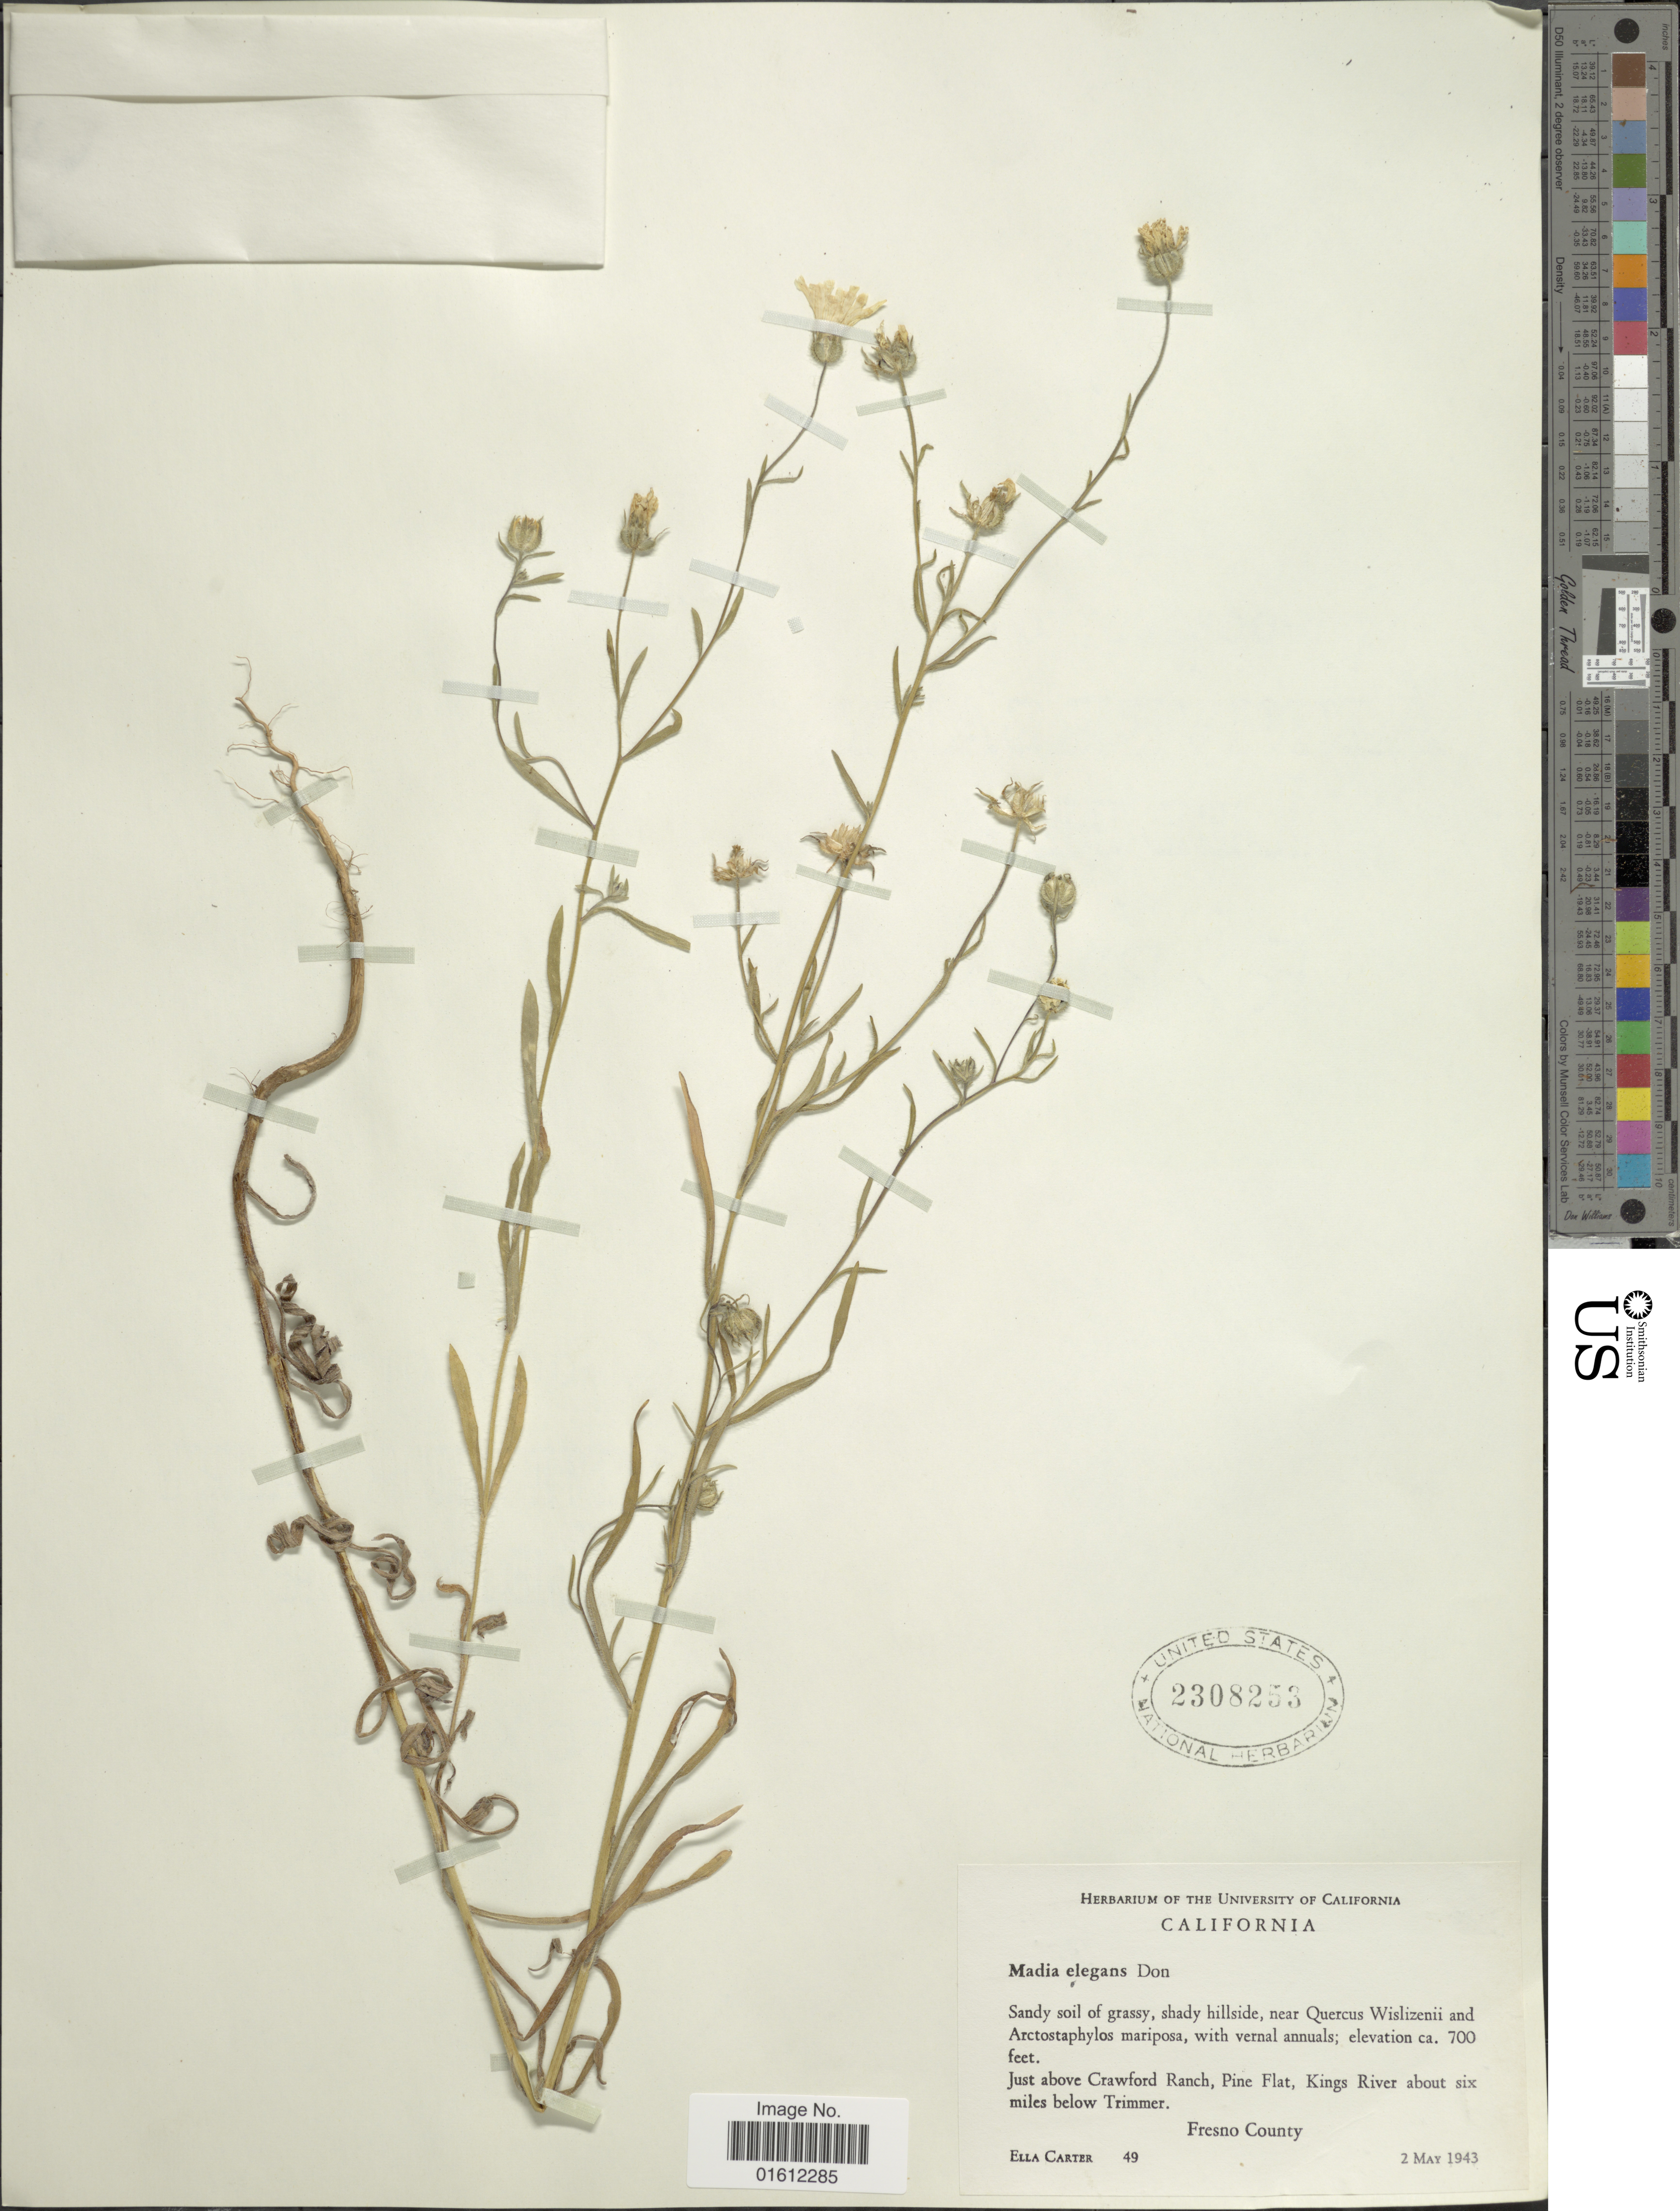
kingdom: Plantae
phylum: Tracheophyta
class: Magnoliopsida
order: Asterales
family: Asteraceae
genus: Madia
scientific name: Madia elegans subsp. densifolia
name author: (Greene) D.D. Keck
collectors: E. Carter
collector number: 49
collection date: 1934-05-02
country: United States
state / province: California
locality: Just above Crawford Ranch, Pine Flat, Kings River about six miles below Trimmer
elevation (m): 213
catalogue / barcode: US 2308253